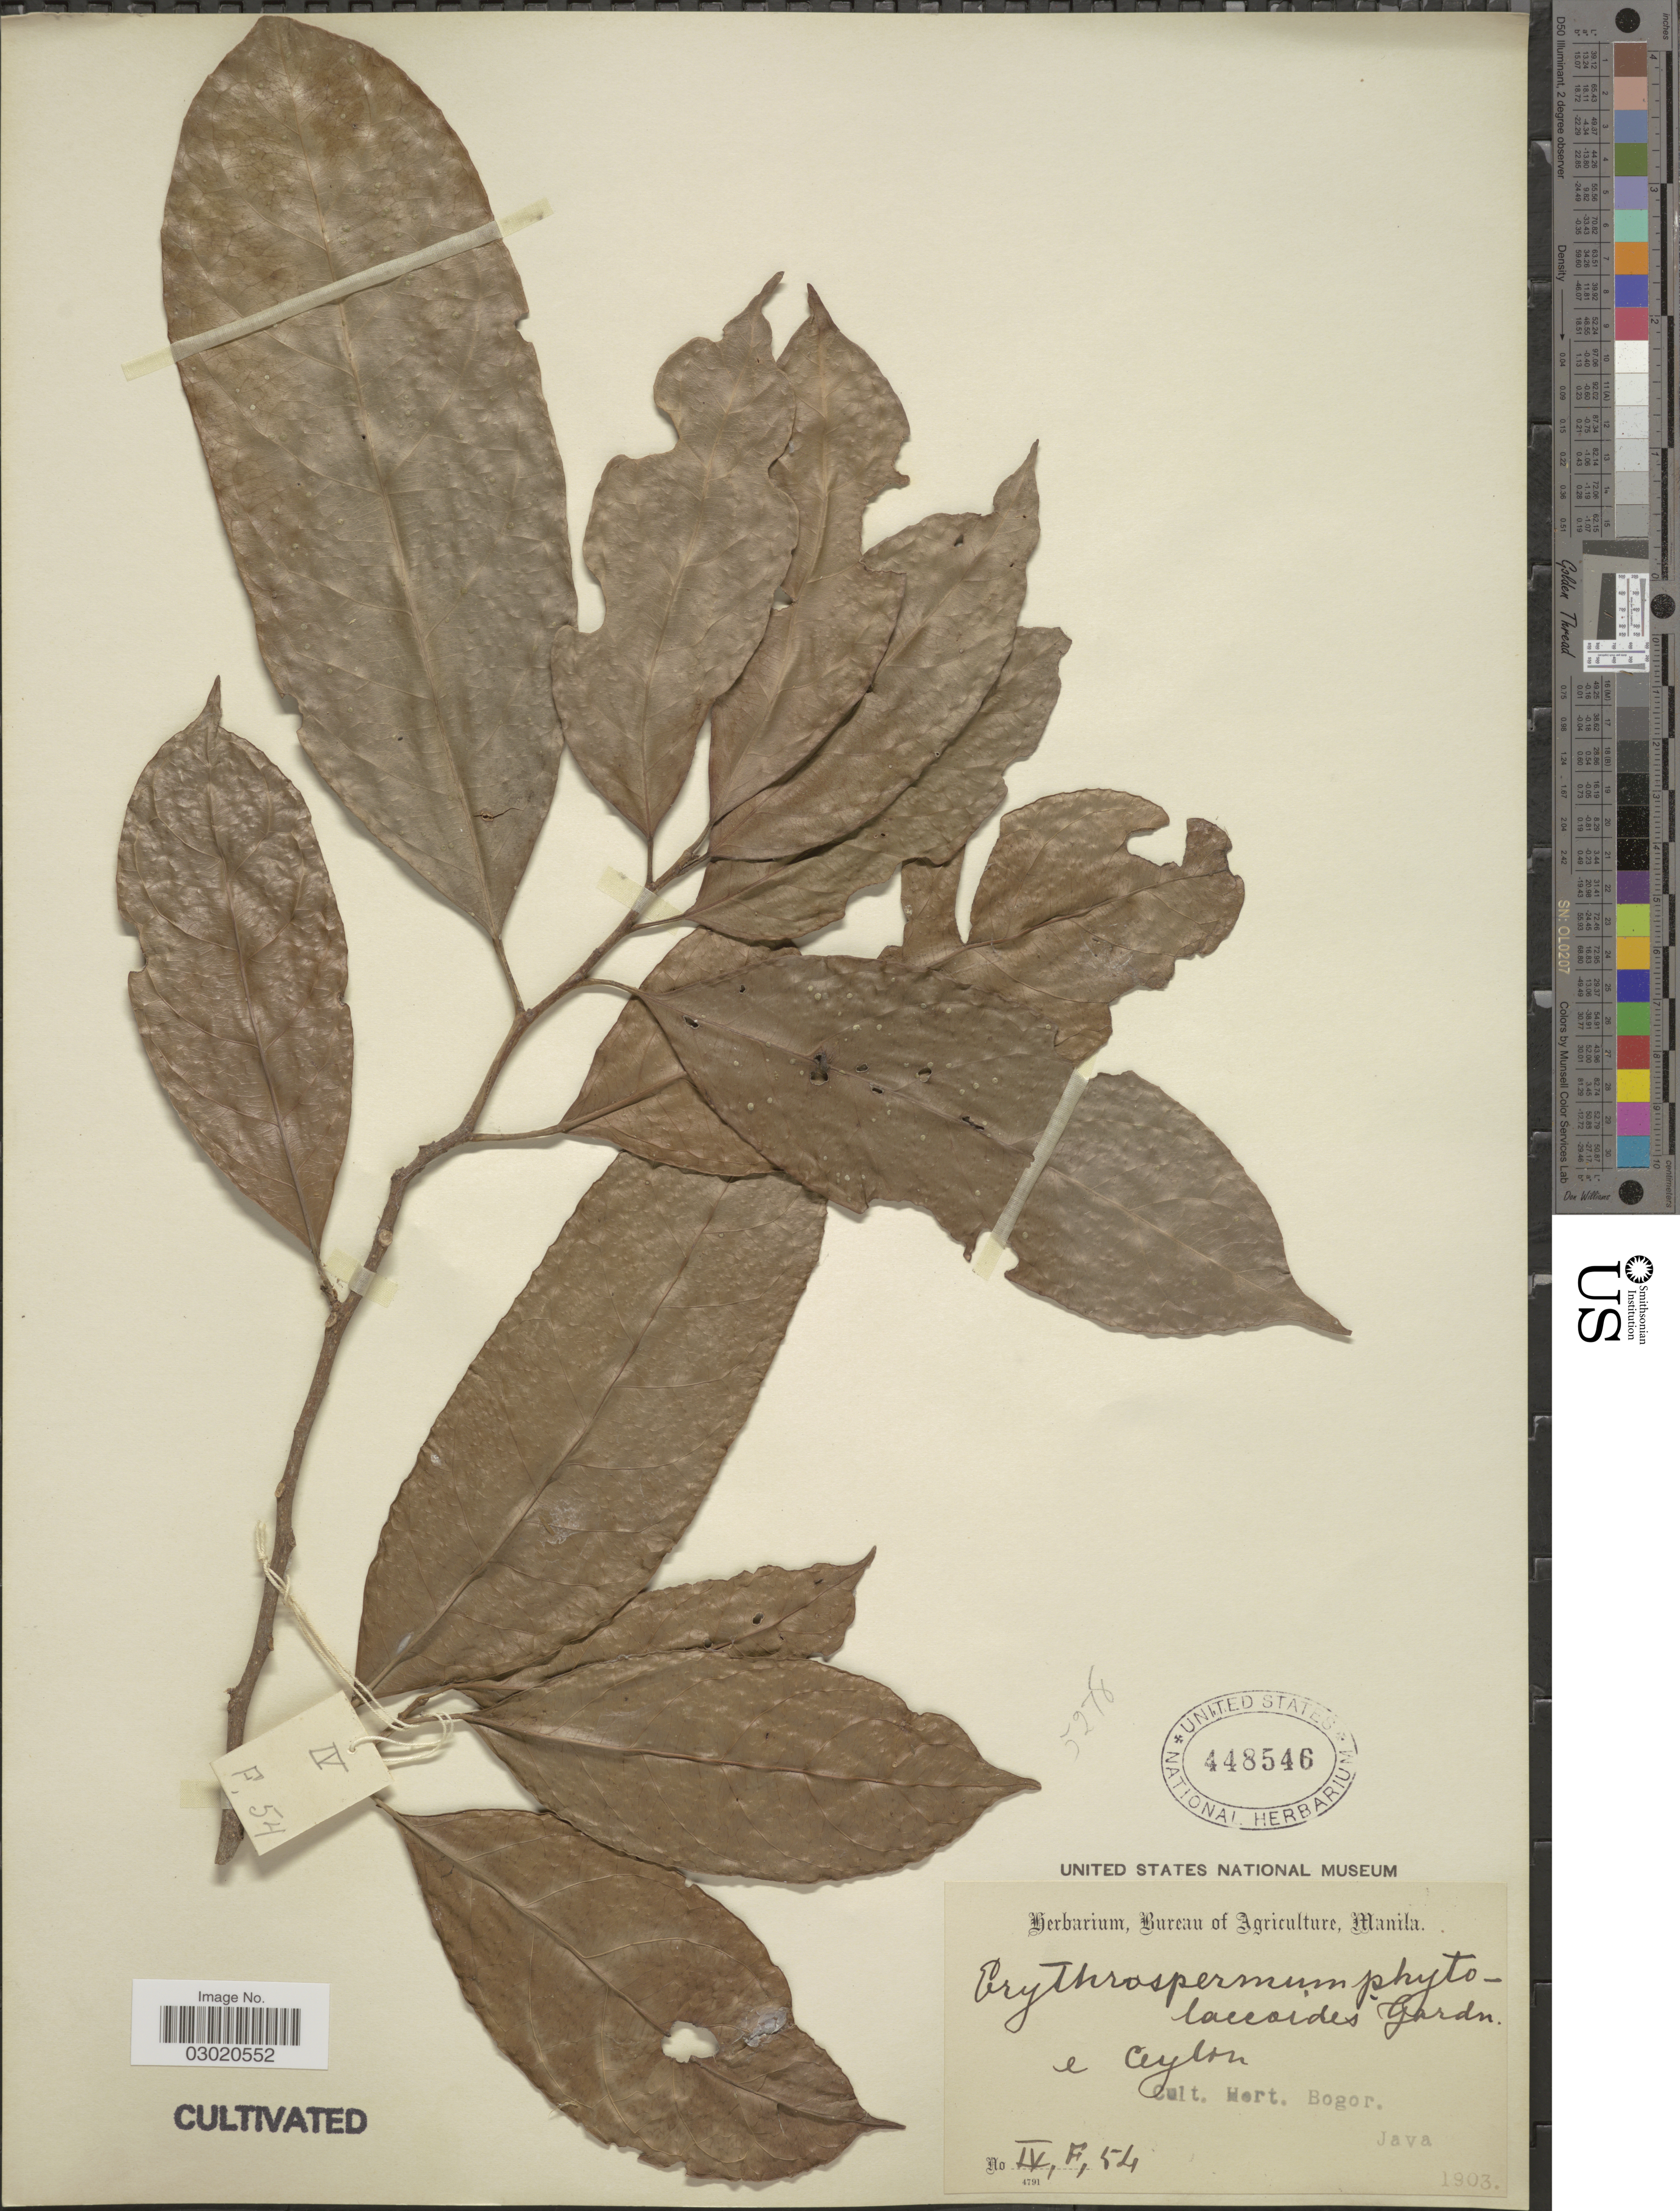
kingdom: Plantae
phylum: Tracheophyta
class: Magnoliopsida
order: Malpighiales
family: Achariaceae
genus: Erythrospermum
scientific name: Erythrospermum phytolaccoides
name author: Gardner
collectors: Ex herb. Bureau of Agriculture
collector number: IV,F,54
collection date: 1903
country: Indonesia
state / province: Java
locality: Cult. Hort. Bogor.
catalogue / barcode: US 448546